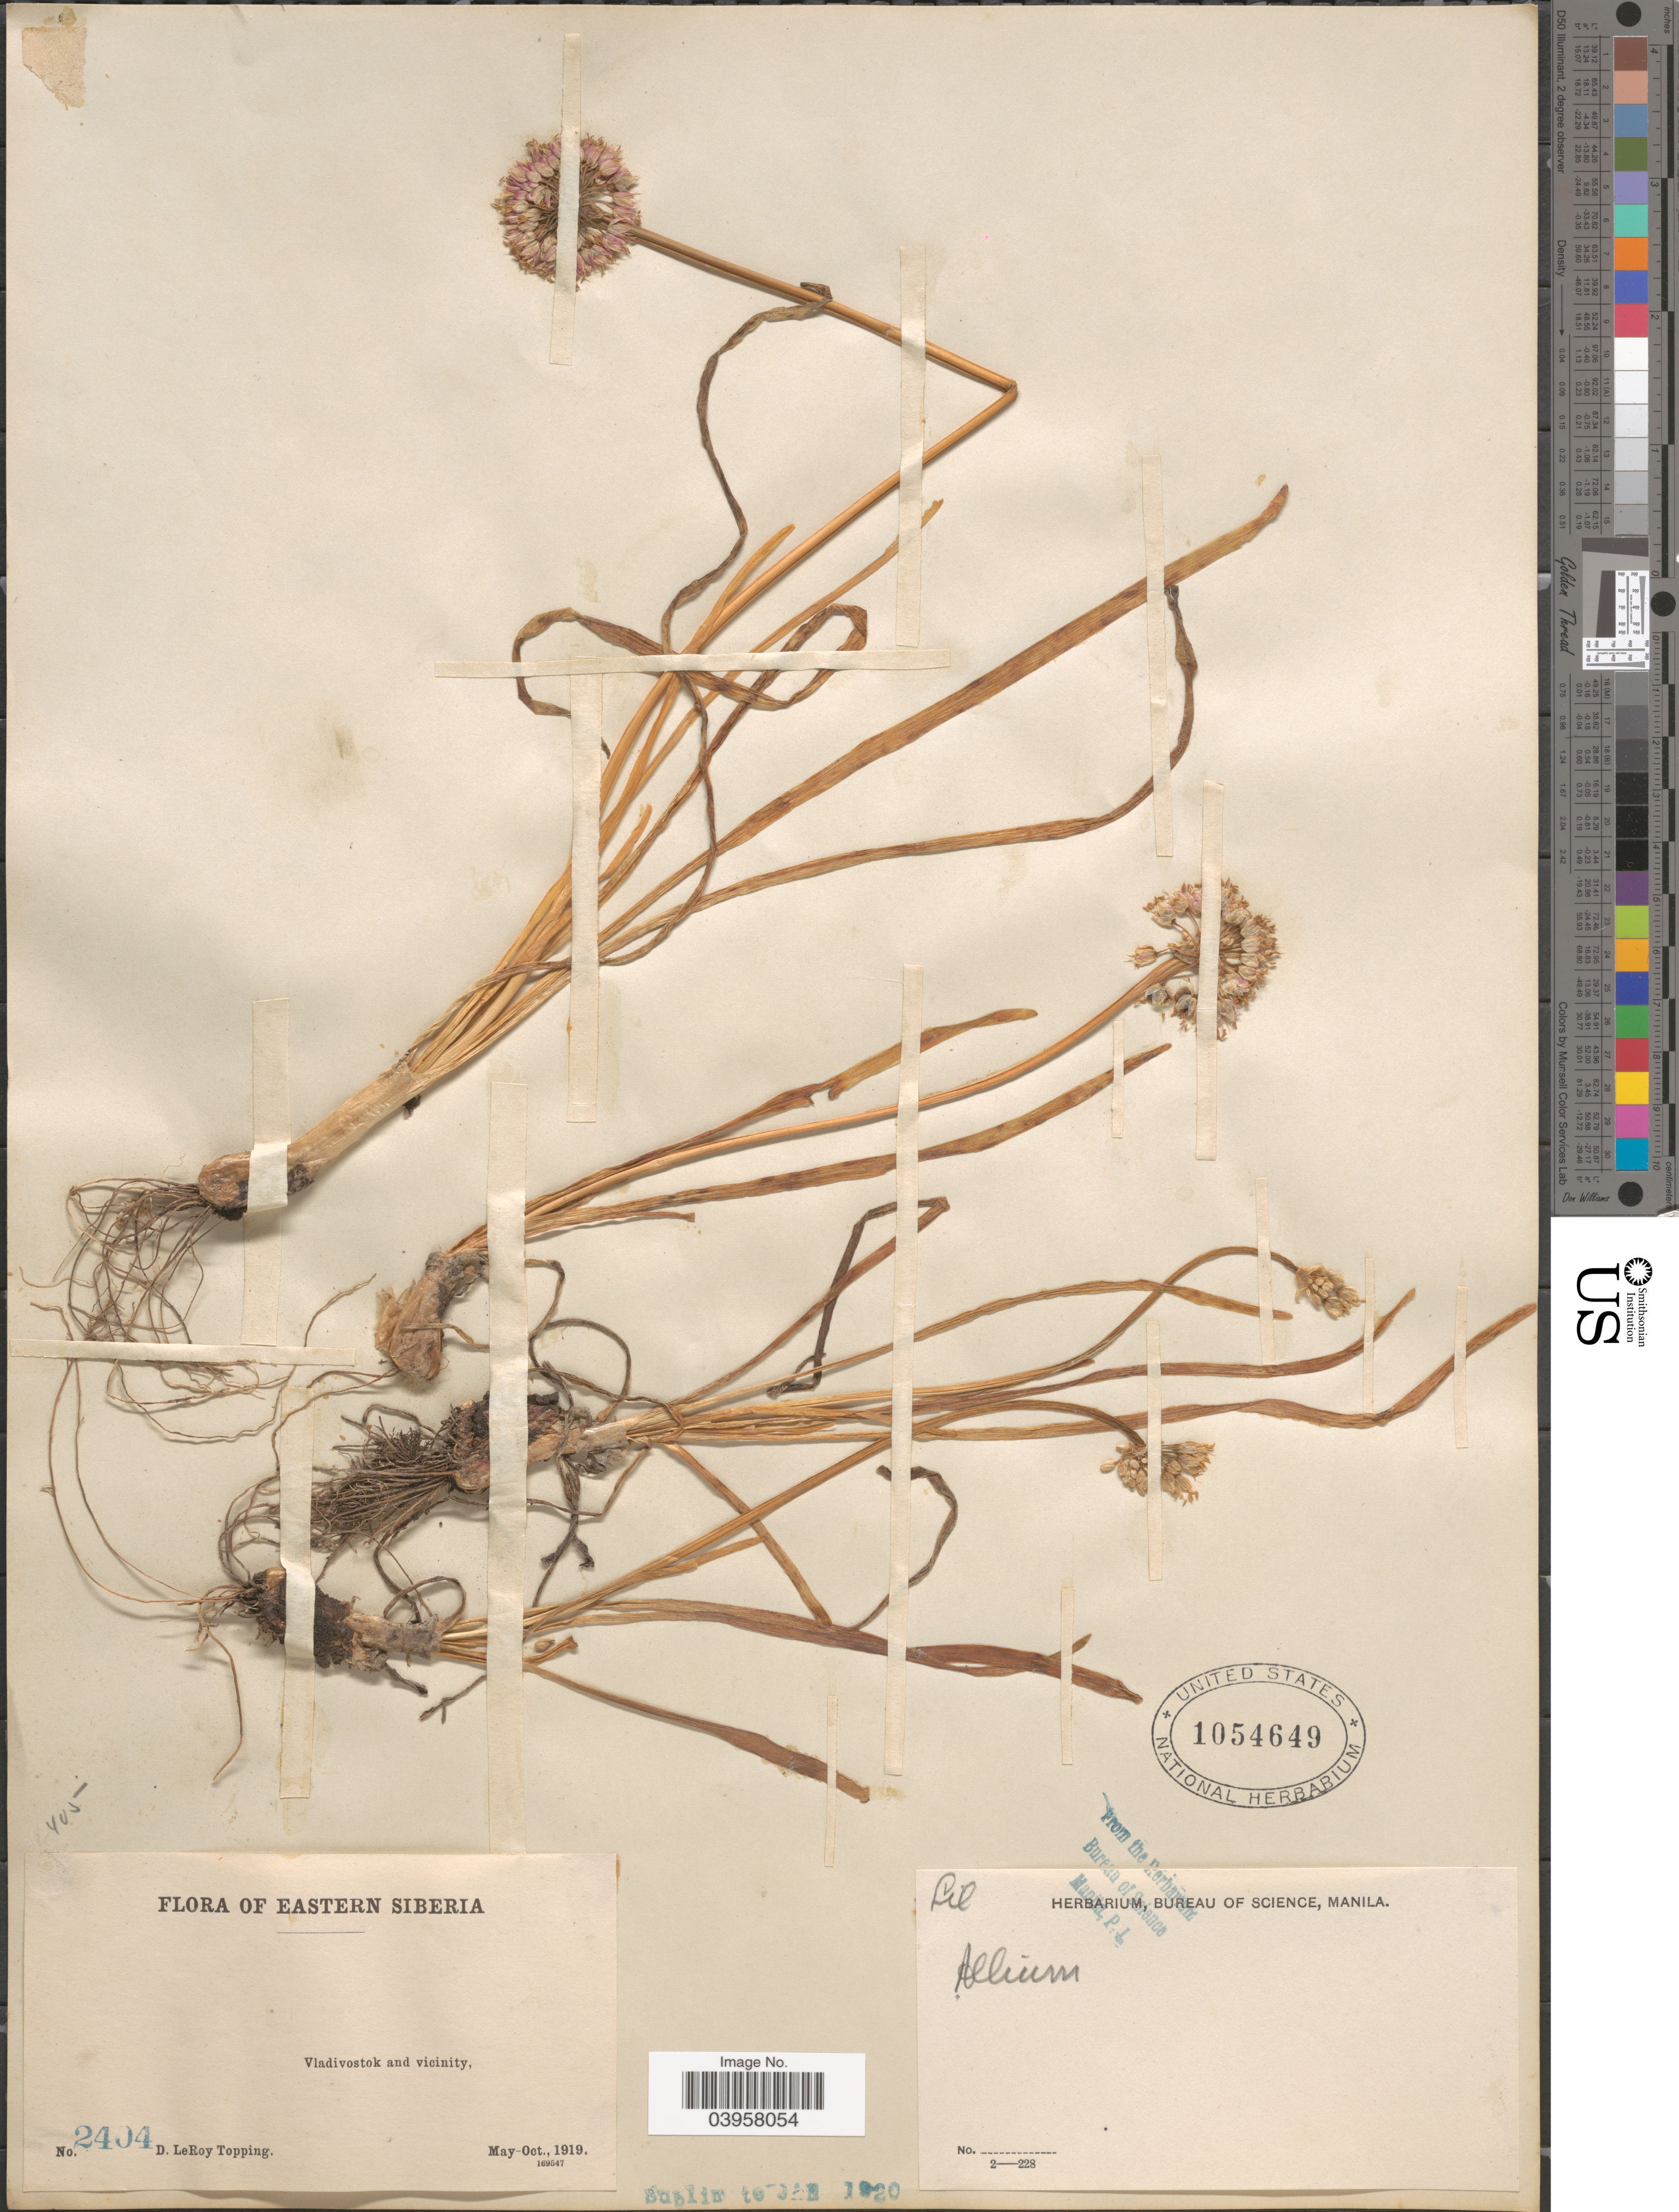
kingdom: Plantae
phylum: Tracheophyta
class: Liliopsida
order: Asparagales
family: Amaryllidaceae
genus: Allium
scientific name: Allium sp.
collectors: D. L. Topping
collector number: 2404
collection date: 1919-05/1919-10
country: Russian Federation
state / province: Primorsky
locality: Eastern Siberia. Vladivostok and vicinity.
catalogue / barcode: US 1054649